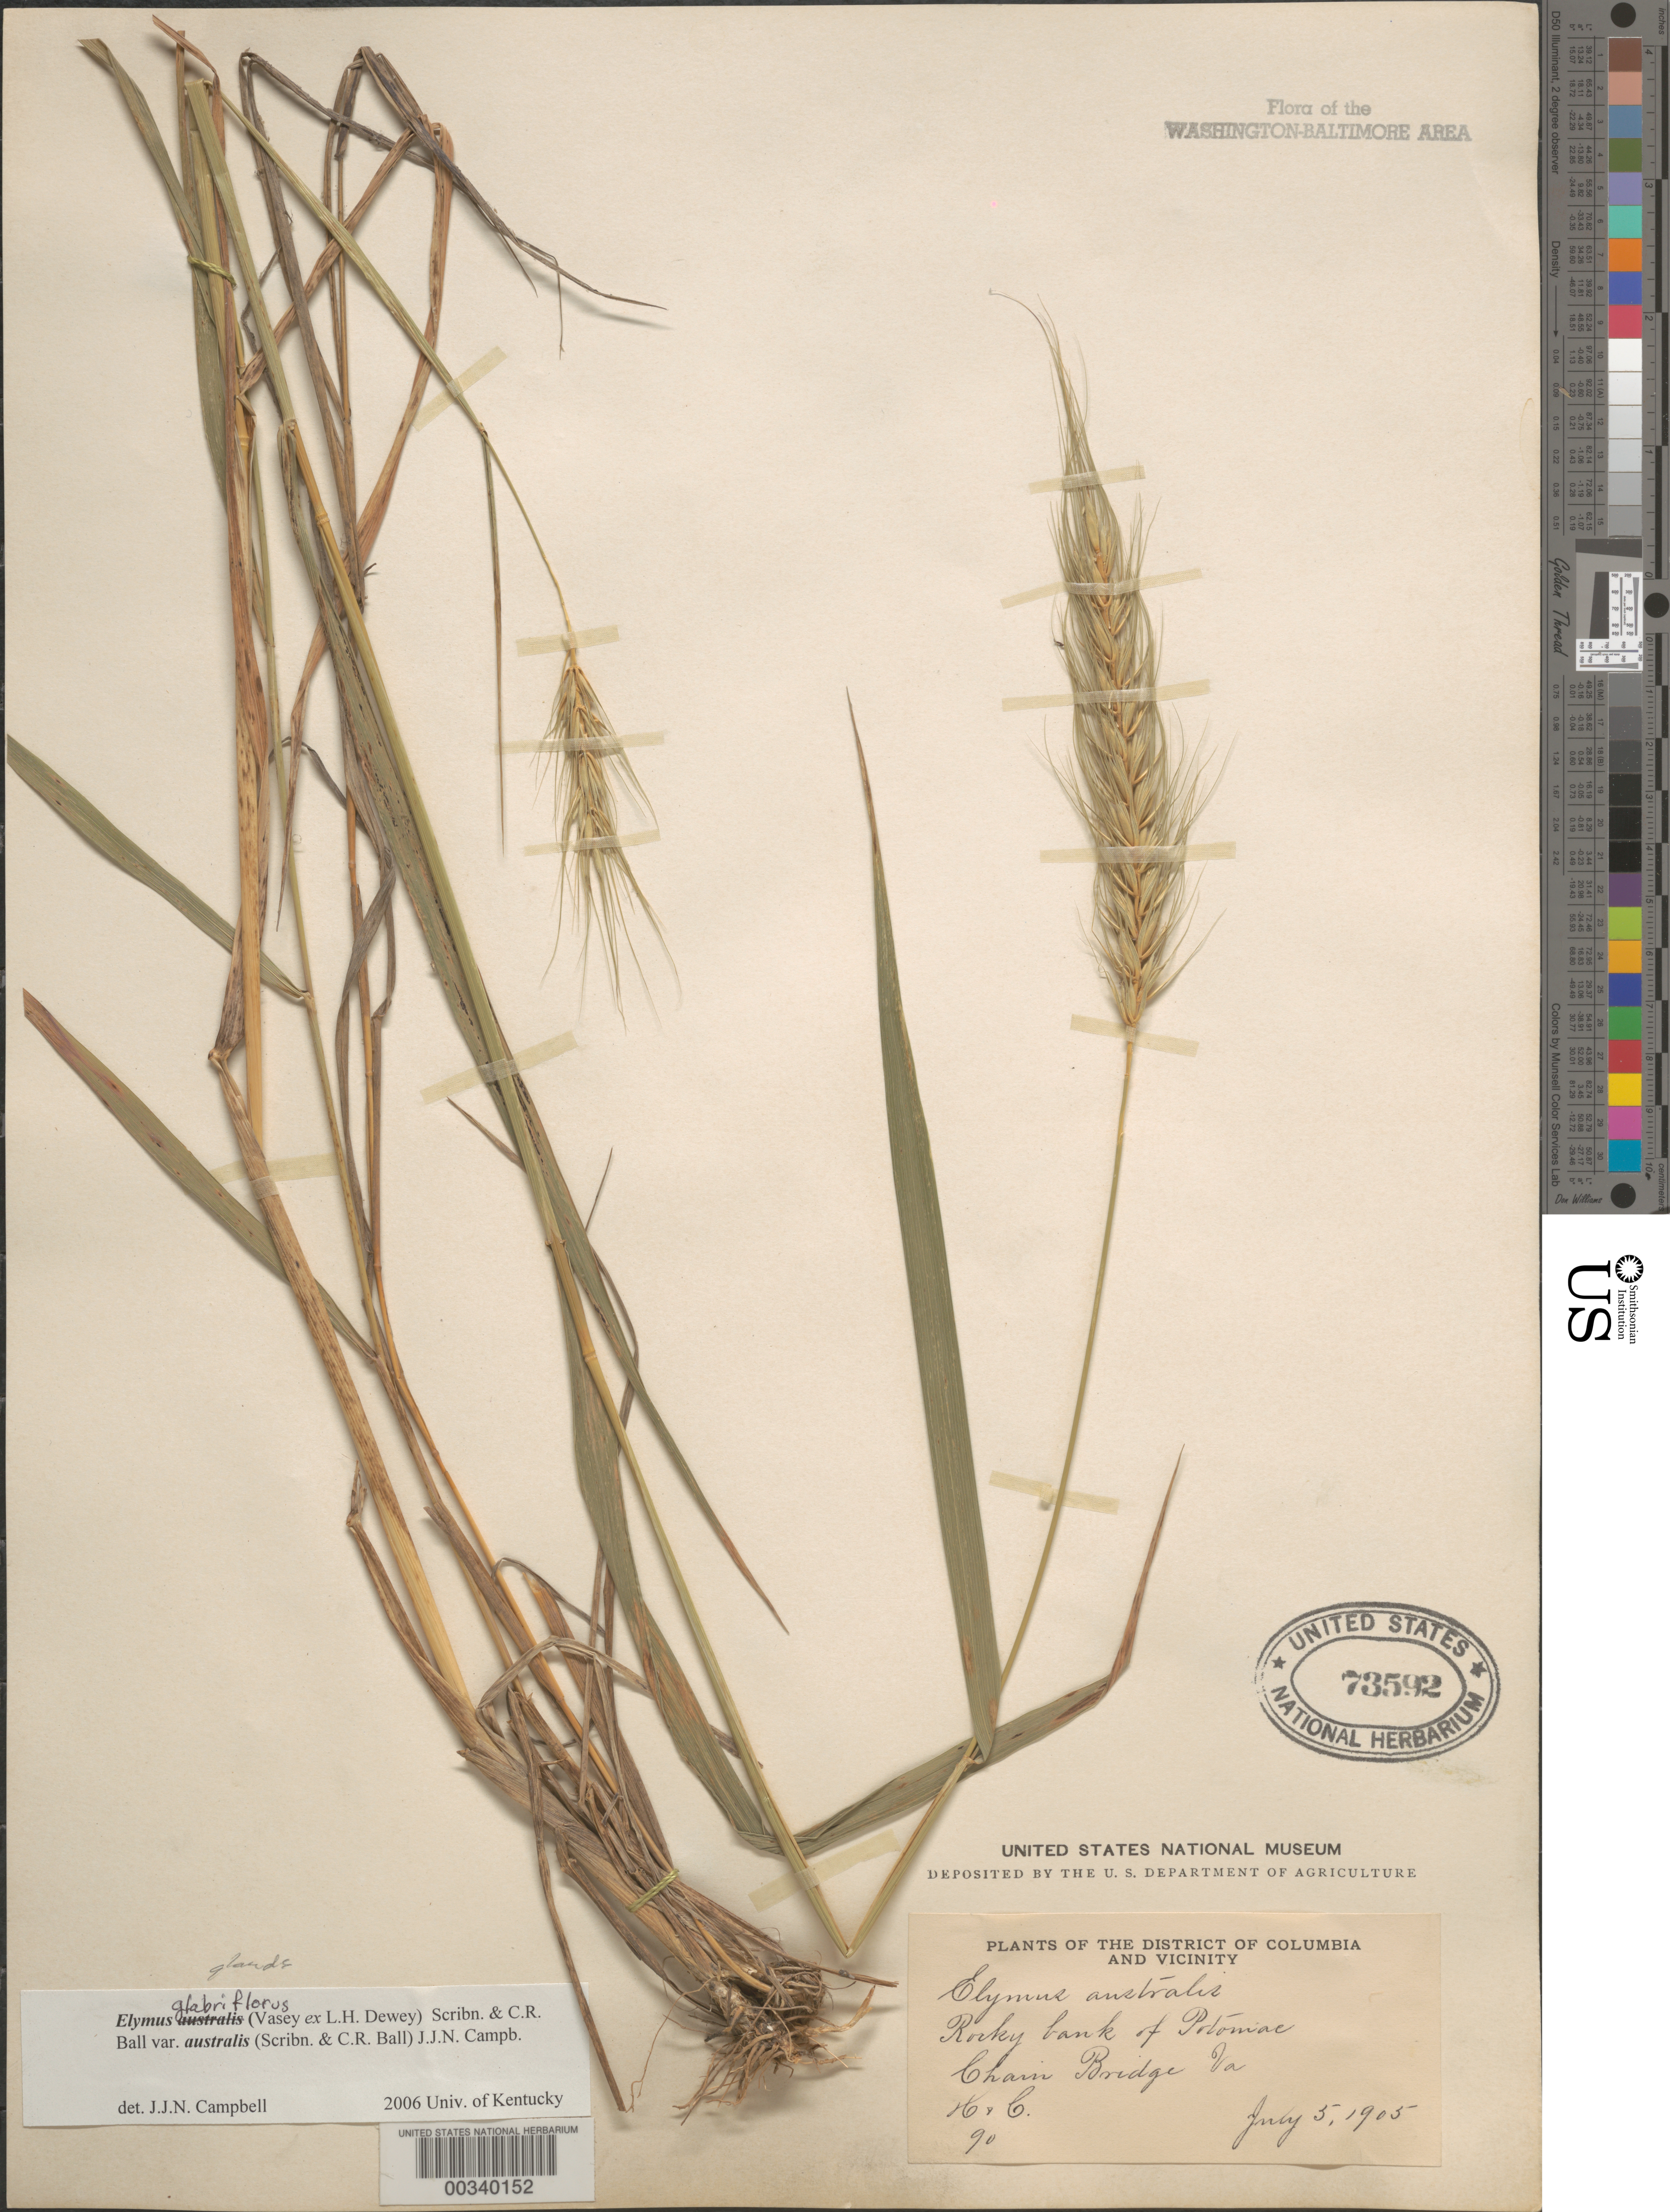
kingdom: Plantae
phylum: Tracheophyta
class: Liliopsida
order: Poales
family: Poaceae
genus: Elymus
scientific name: Elymus glabriflorus var. australis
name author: (Scribn. & C.R. Ball) J.J.N. Campb.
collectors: A. S. Hitchcock & A. Chase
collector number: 90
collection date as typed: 05 Jul 1905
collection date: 1905-07-05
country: United States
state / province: Virginia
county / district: Fairfax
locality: Chain Bridge C. and O. Canal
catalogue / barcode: US 73592